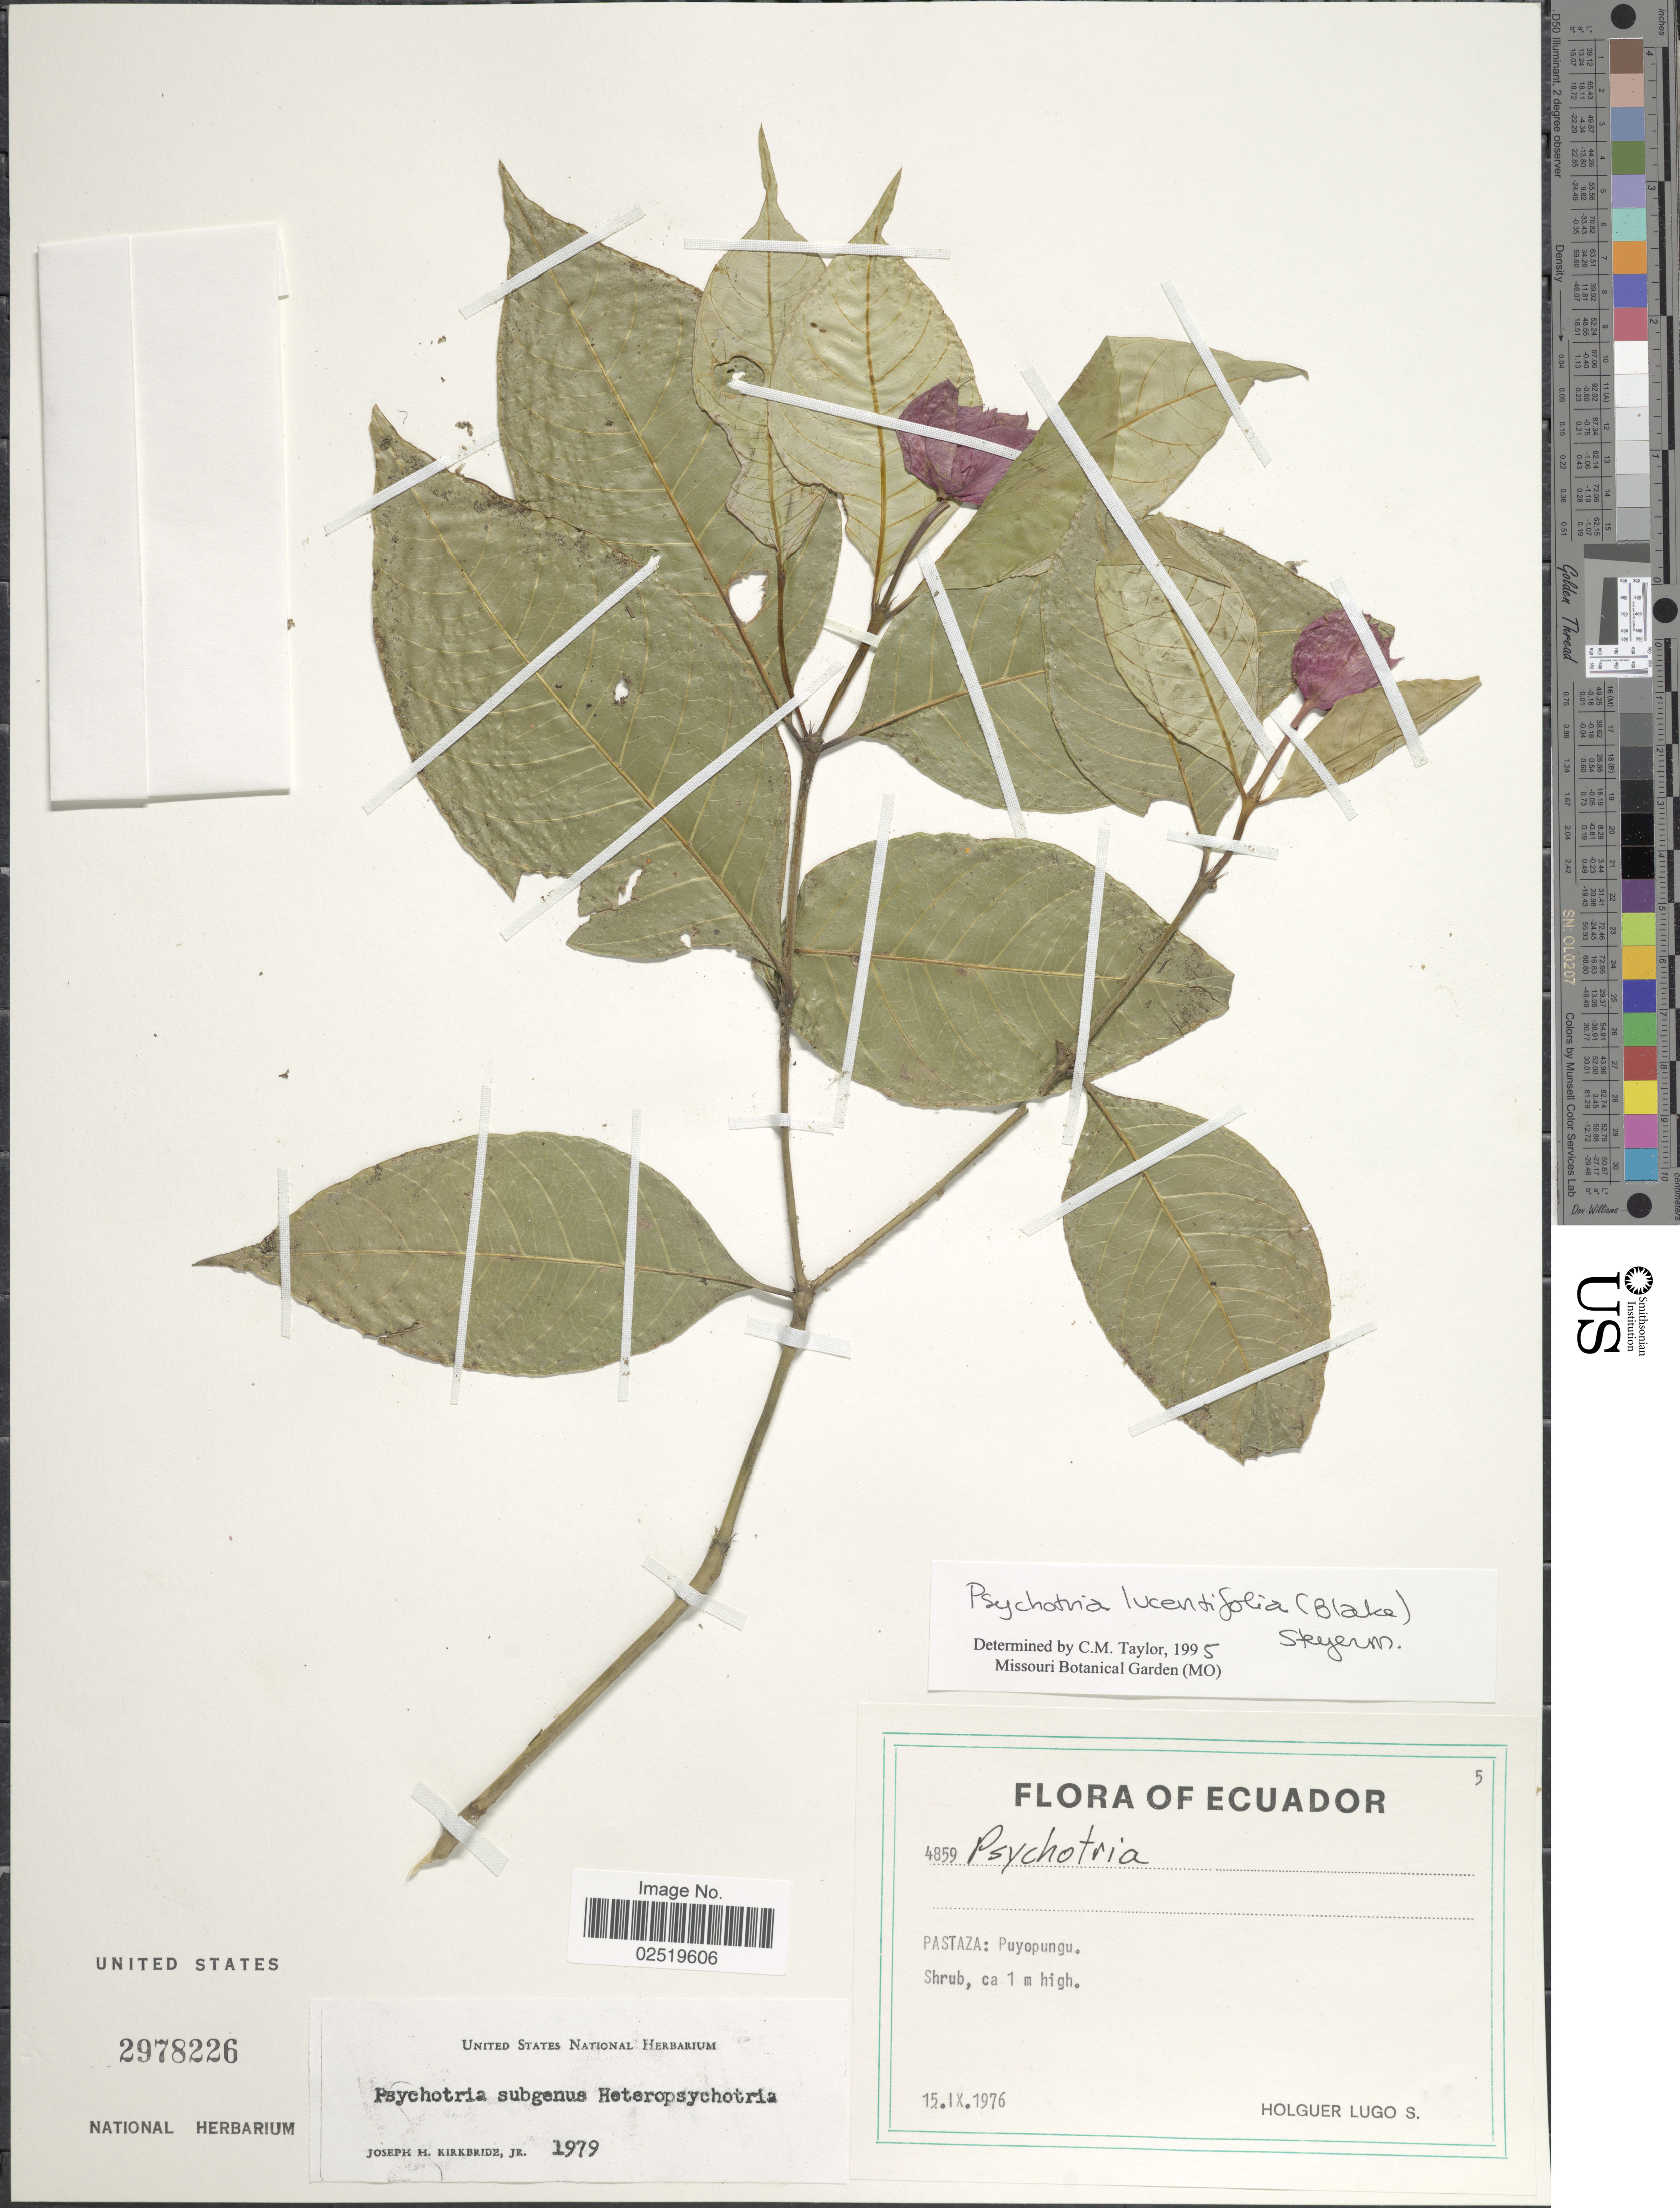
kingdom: Plantae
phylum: Tracheophyta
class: Magnoliopsida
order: Gentianales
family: Rubiaceae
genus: Psychotria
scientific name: Psychotria lucentifolia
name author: (S.F. Blake) Steyerm.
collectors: H. Lugo S.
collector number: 4859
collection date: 1976-09-15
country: Ecuador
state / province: Pastaza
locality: Puyopungu.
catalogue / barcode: US 2978226